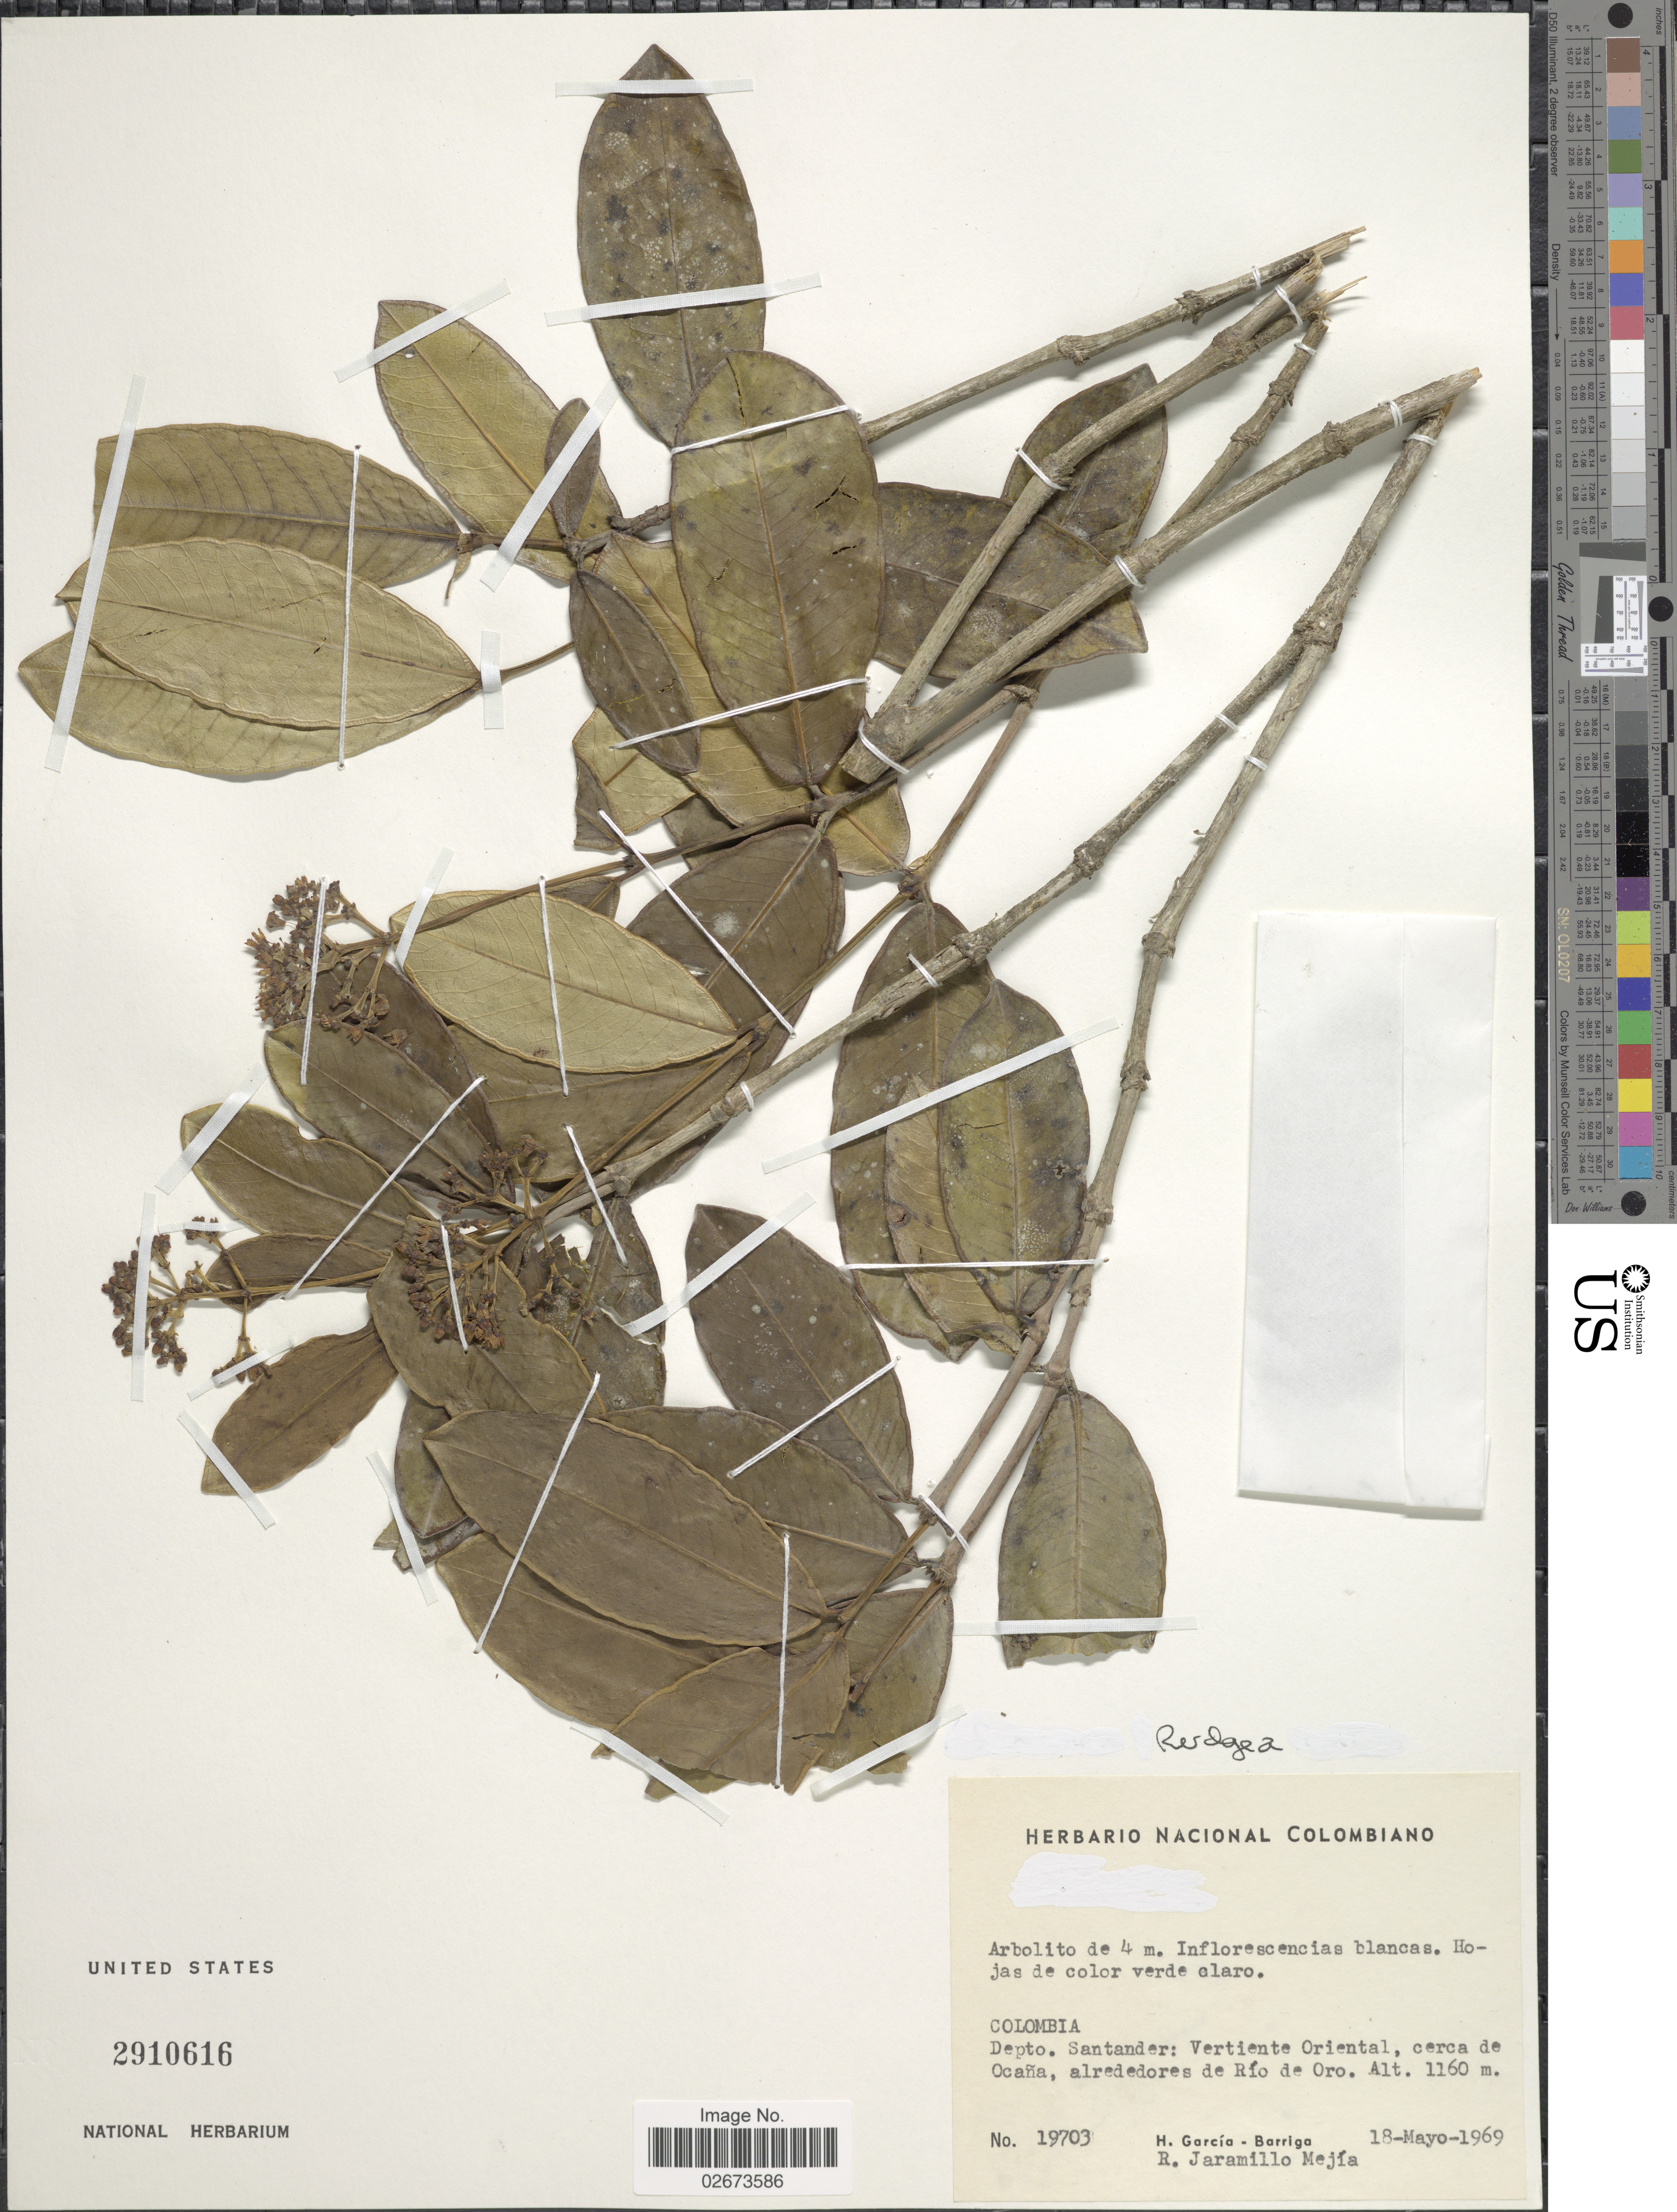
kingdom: Plantae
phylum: Tracheophyta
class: Magnoliopsida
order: Gentianales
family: Rubiaceae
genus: Rudgea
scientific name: Rudgea sp.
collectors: H. García Barriga & R. Jaramillo M.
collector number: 19703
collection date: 1969-05-18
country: Colombia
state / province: Santander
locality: Depto. Santander: Vertiente Oriental, cerca de Ocana, alrededores de Rio de Oro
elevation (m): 1160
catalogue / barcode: US 2910616